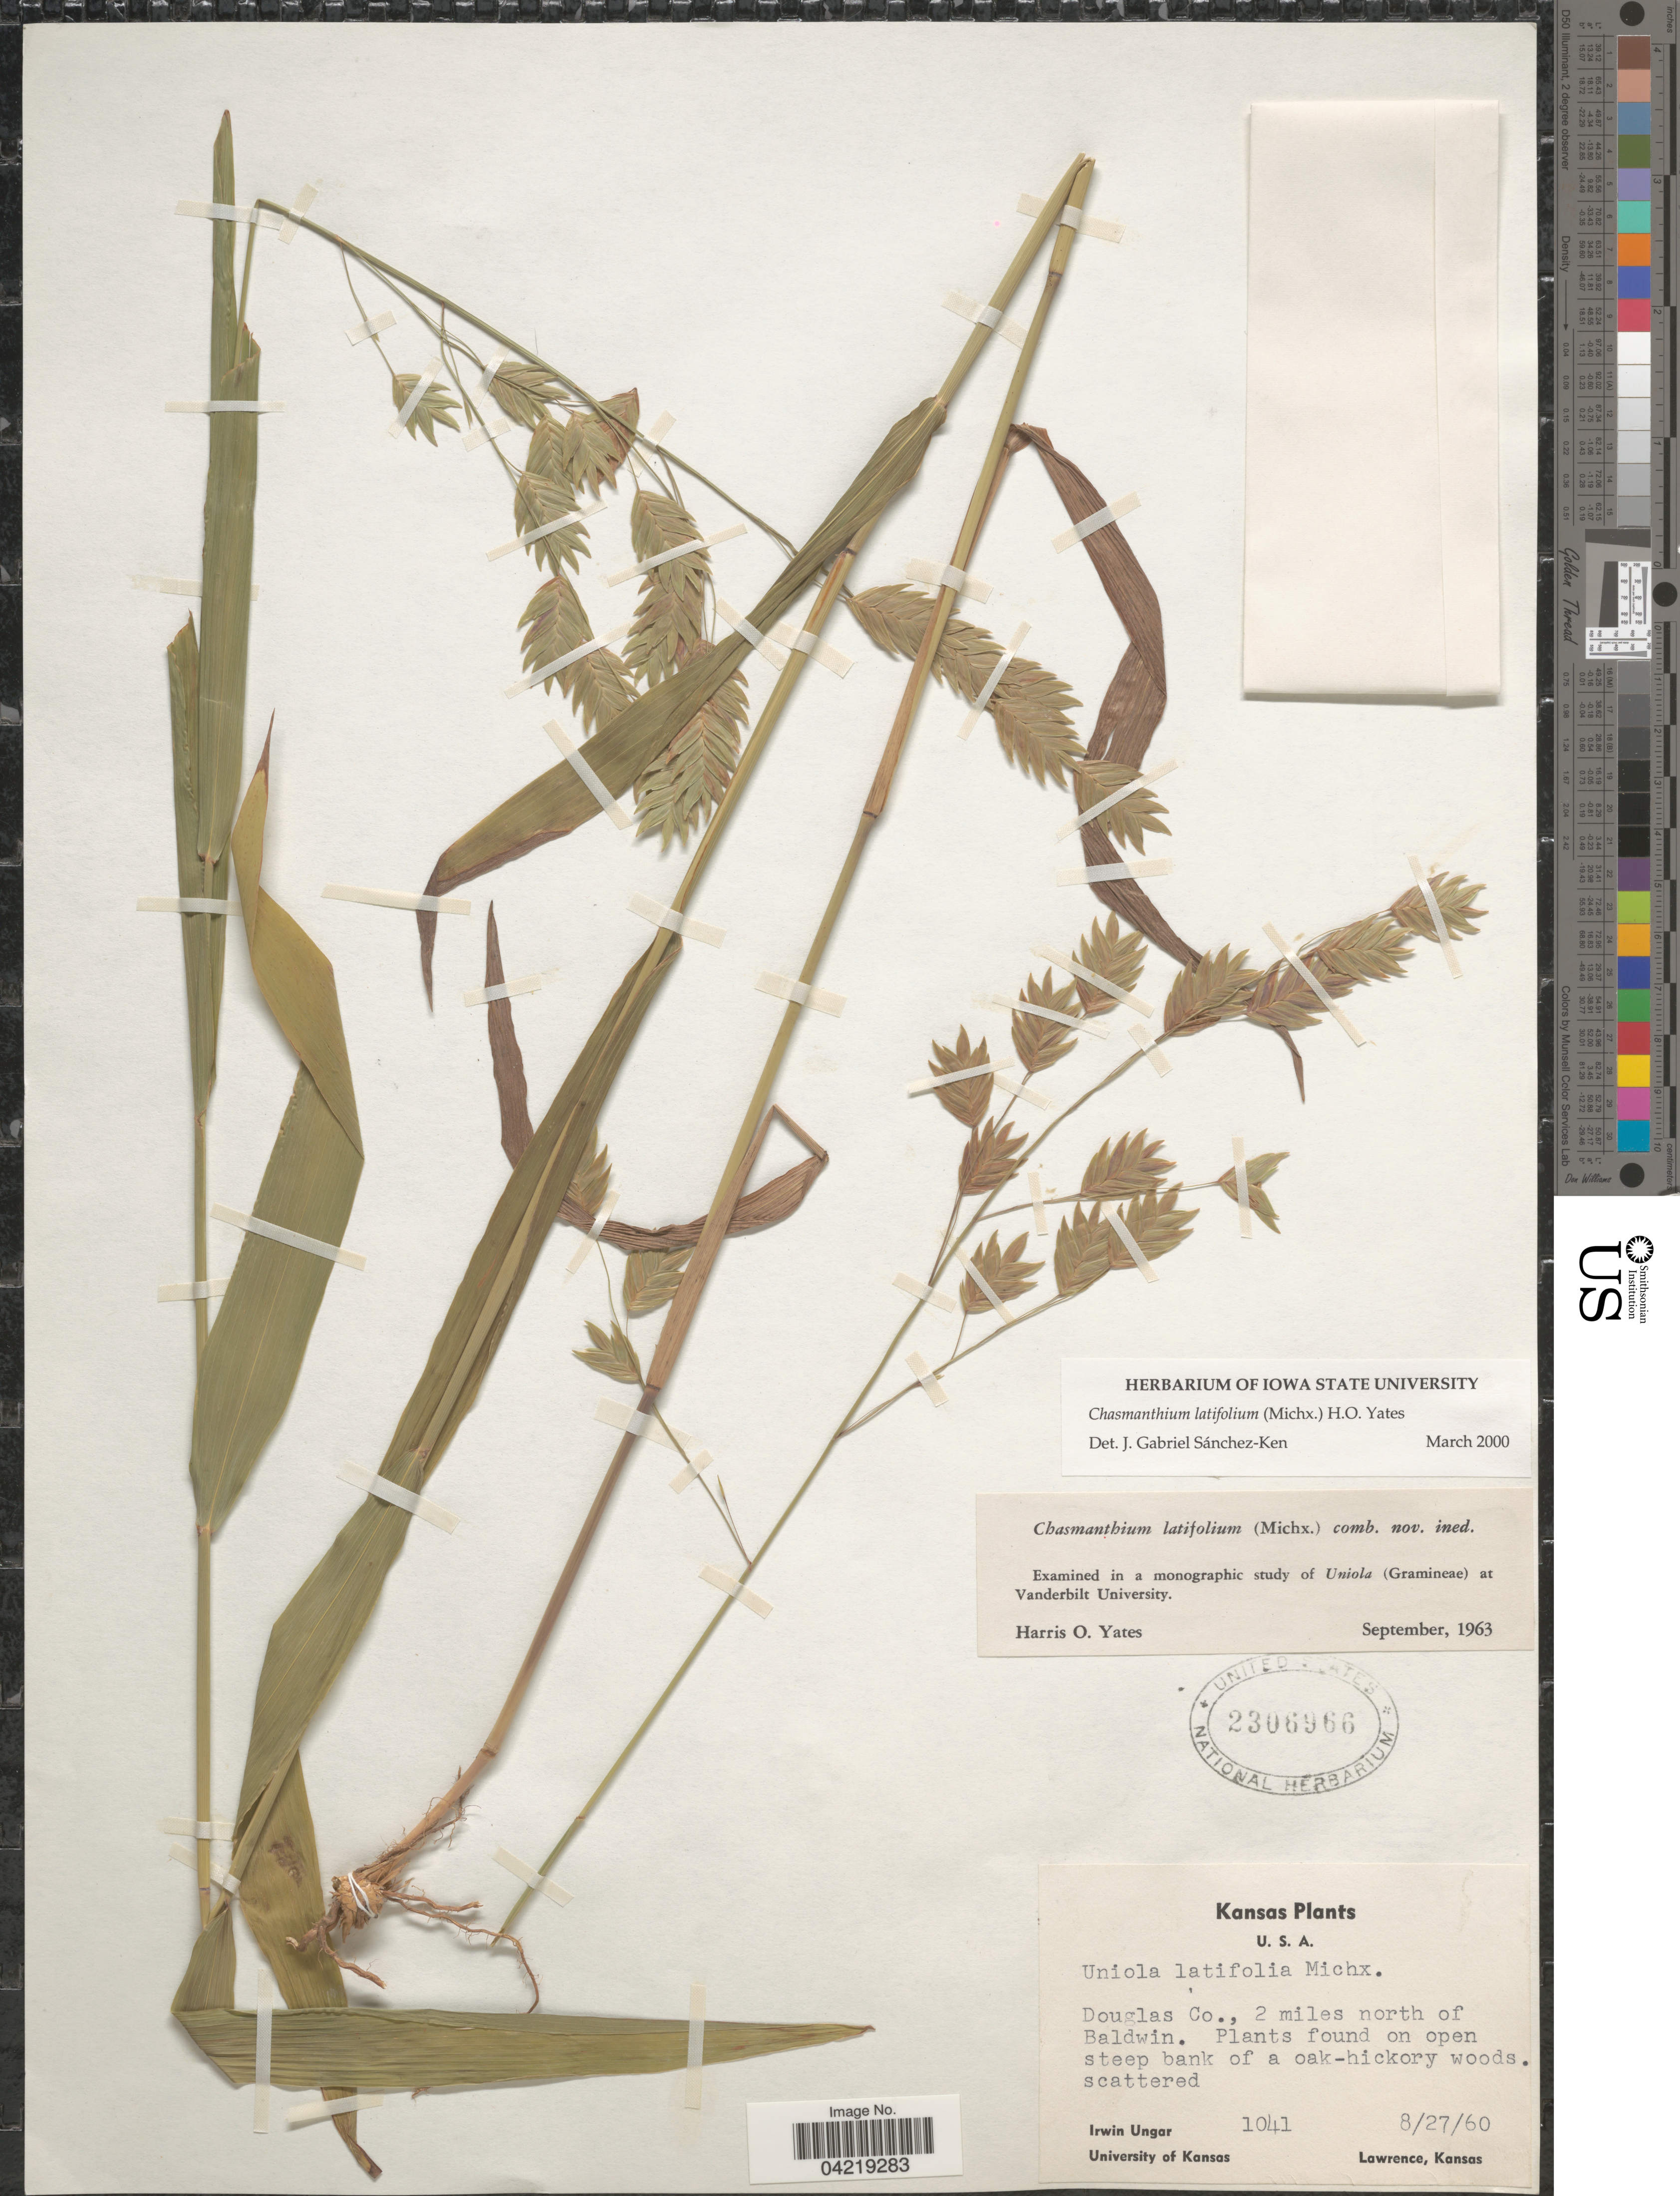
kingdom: Plantae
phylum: Tracheophyta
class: Liliopsida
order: Poales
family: Poaceae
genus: Chasmanthium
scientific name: Chasmanthium latifolium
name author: (Michx.) H.O. Yates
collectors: I. Ungar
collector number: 1041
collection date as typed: Transcribed d/m/y: 27/8/60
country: United States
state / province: Kansas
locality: Douglas Co., 2 miles north of Baldwin.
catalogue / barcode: US 2306966